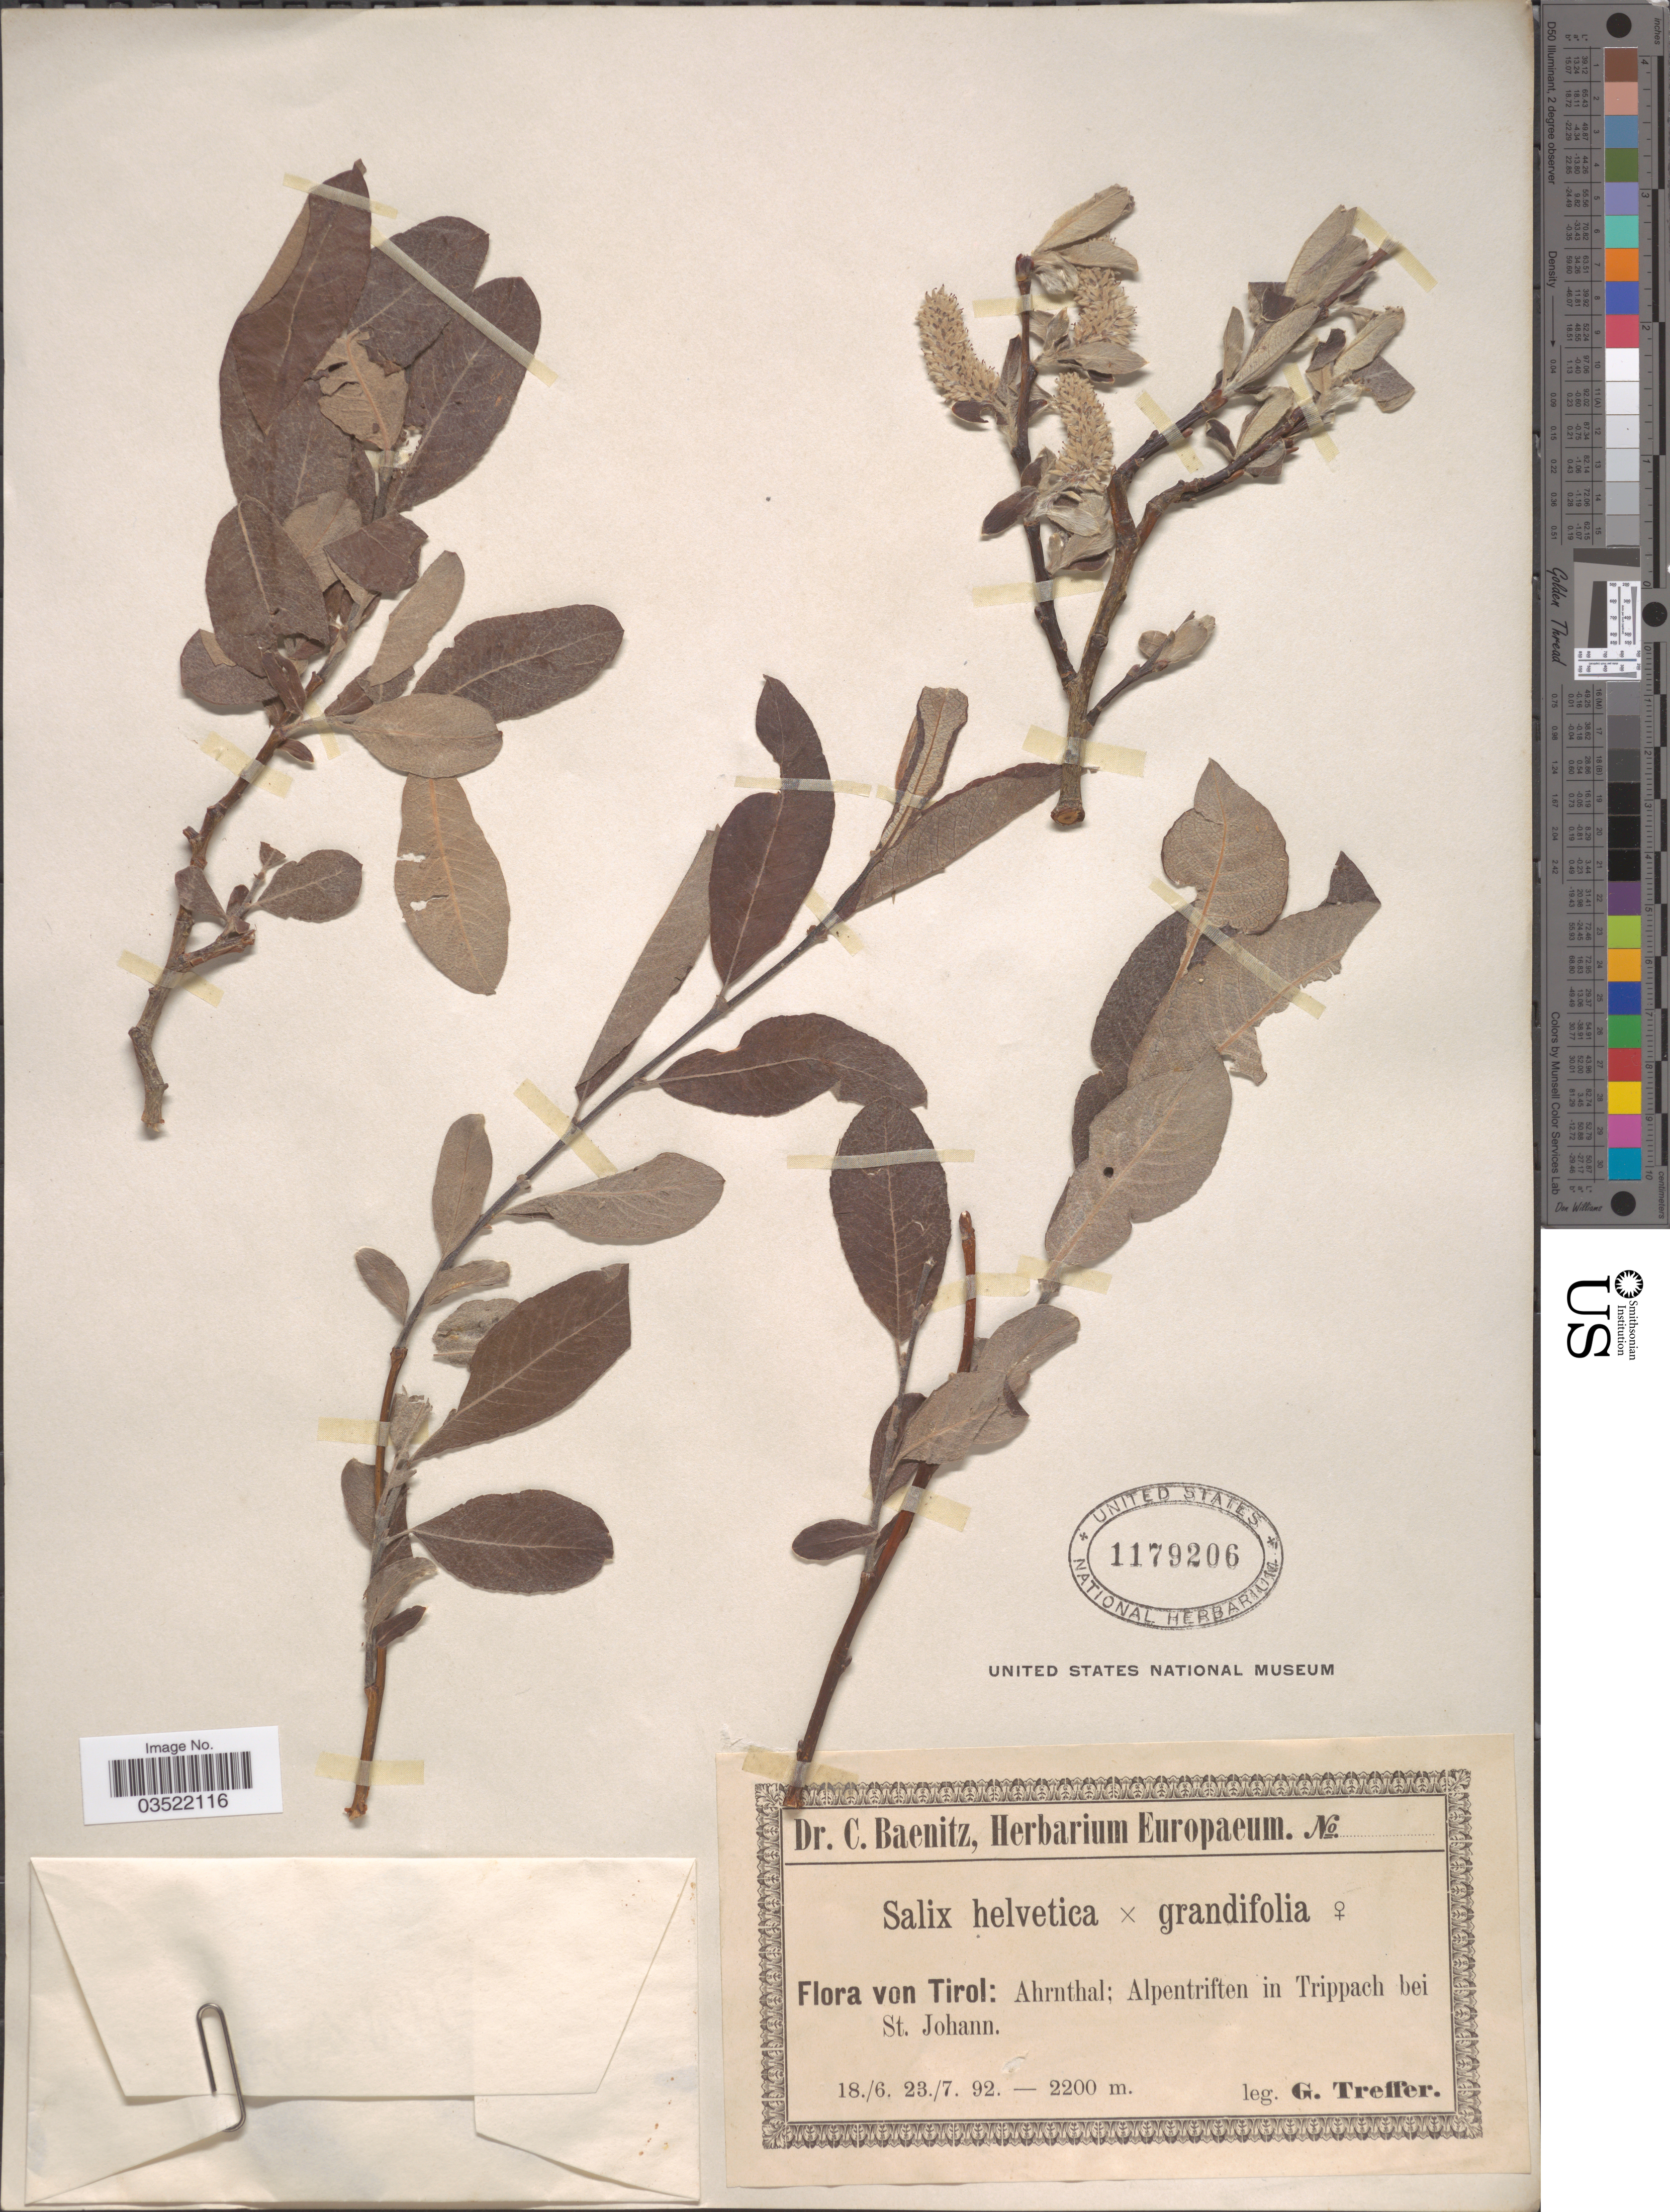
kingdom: Plantae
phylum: Tracheophyta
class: Magnoliopsida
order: Malpighiales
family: Salicaceae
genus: Salix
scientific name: Salix helvetica x S. grandifolia Ser.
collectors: G. Treffer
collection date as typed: Transcribed d/m/y: 18/6/92 to 23/7/92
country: Austria / Italy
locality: Tirol: Ahrnthal; Alpentriften in Trippach bei St. Johann.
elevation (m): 2200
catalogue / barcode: US 1179206